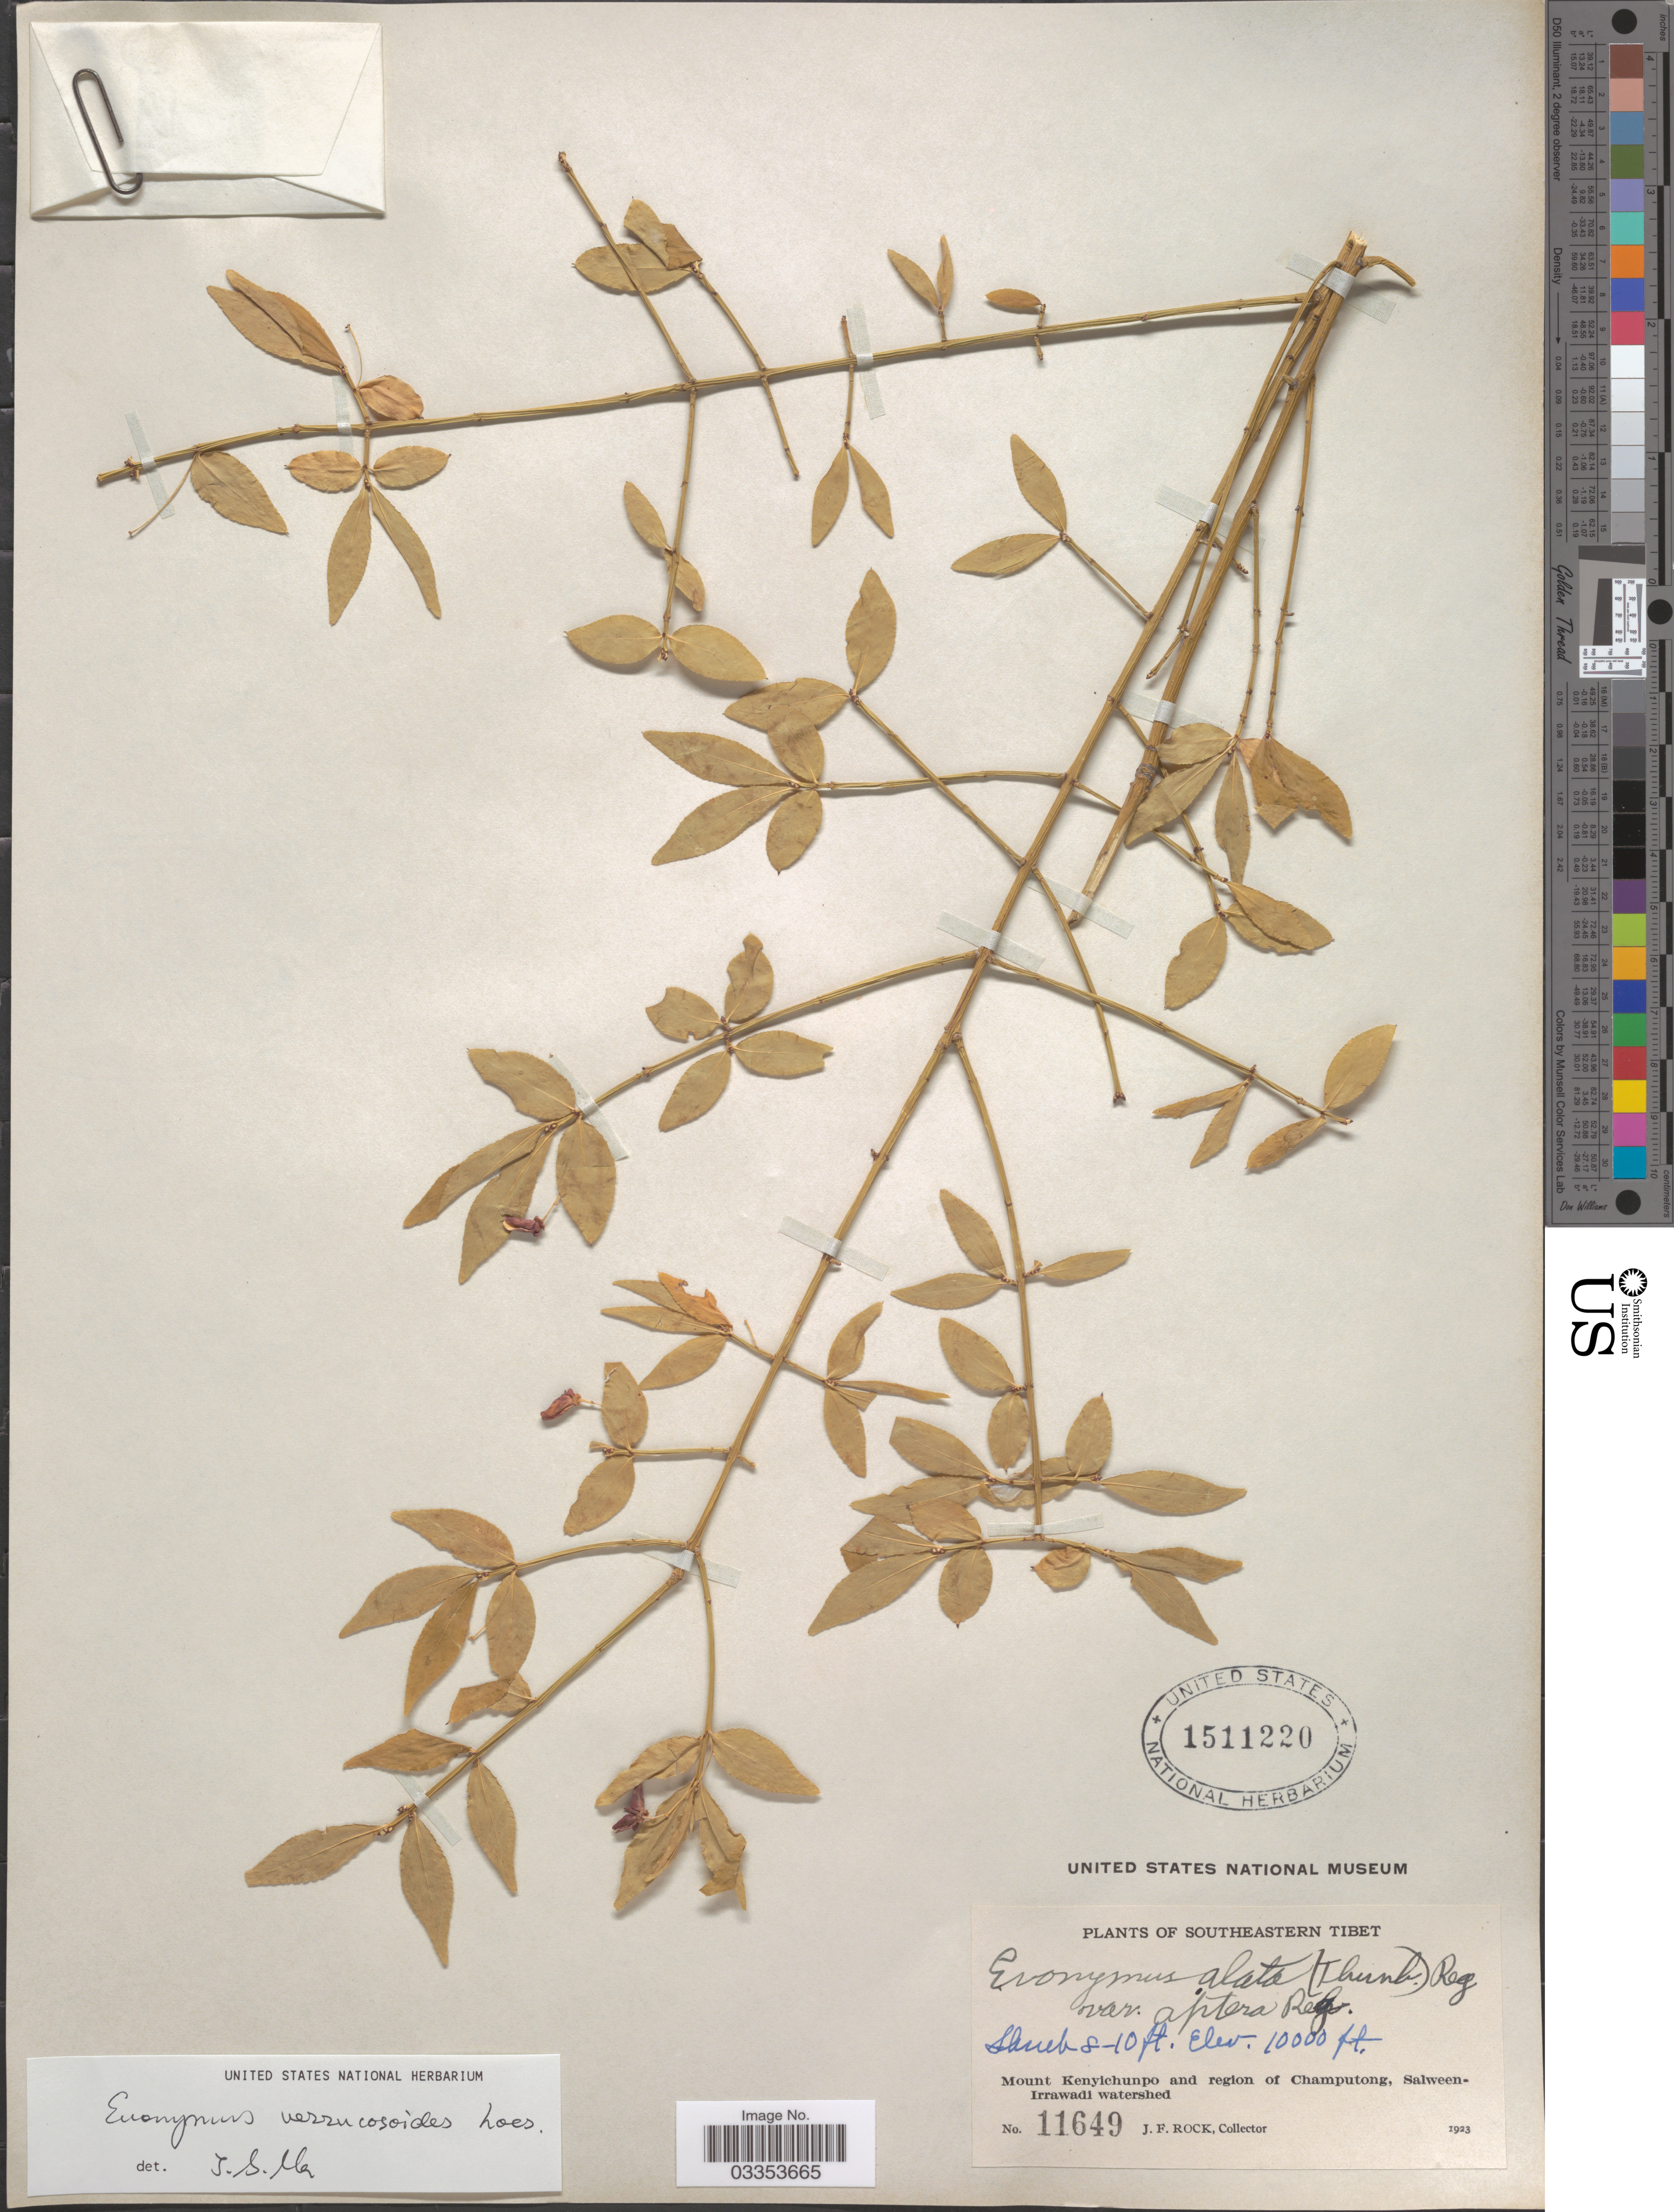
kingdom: Plantae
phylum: Tracheophyta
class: Magnoliopsida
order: Celastrales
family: Celastraceae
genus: Euonymus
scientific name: Euonymus verrucosoides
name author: Loes.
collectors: J. Rock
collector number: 11649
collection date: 1923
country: China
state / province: Xizang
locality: Southeastern Tibet. Mount Kenyichunpo and region of Champutong, Salween-Irrawadi watershed.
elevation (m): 3048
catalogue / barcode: US 1511220